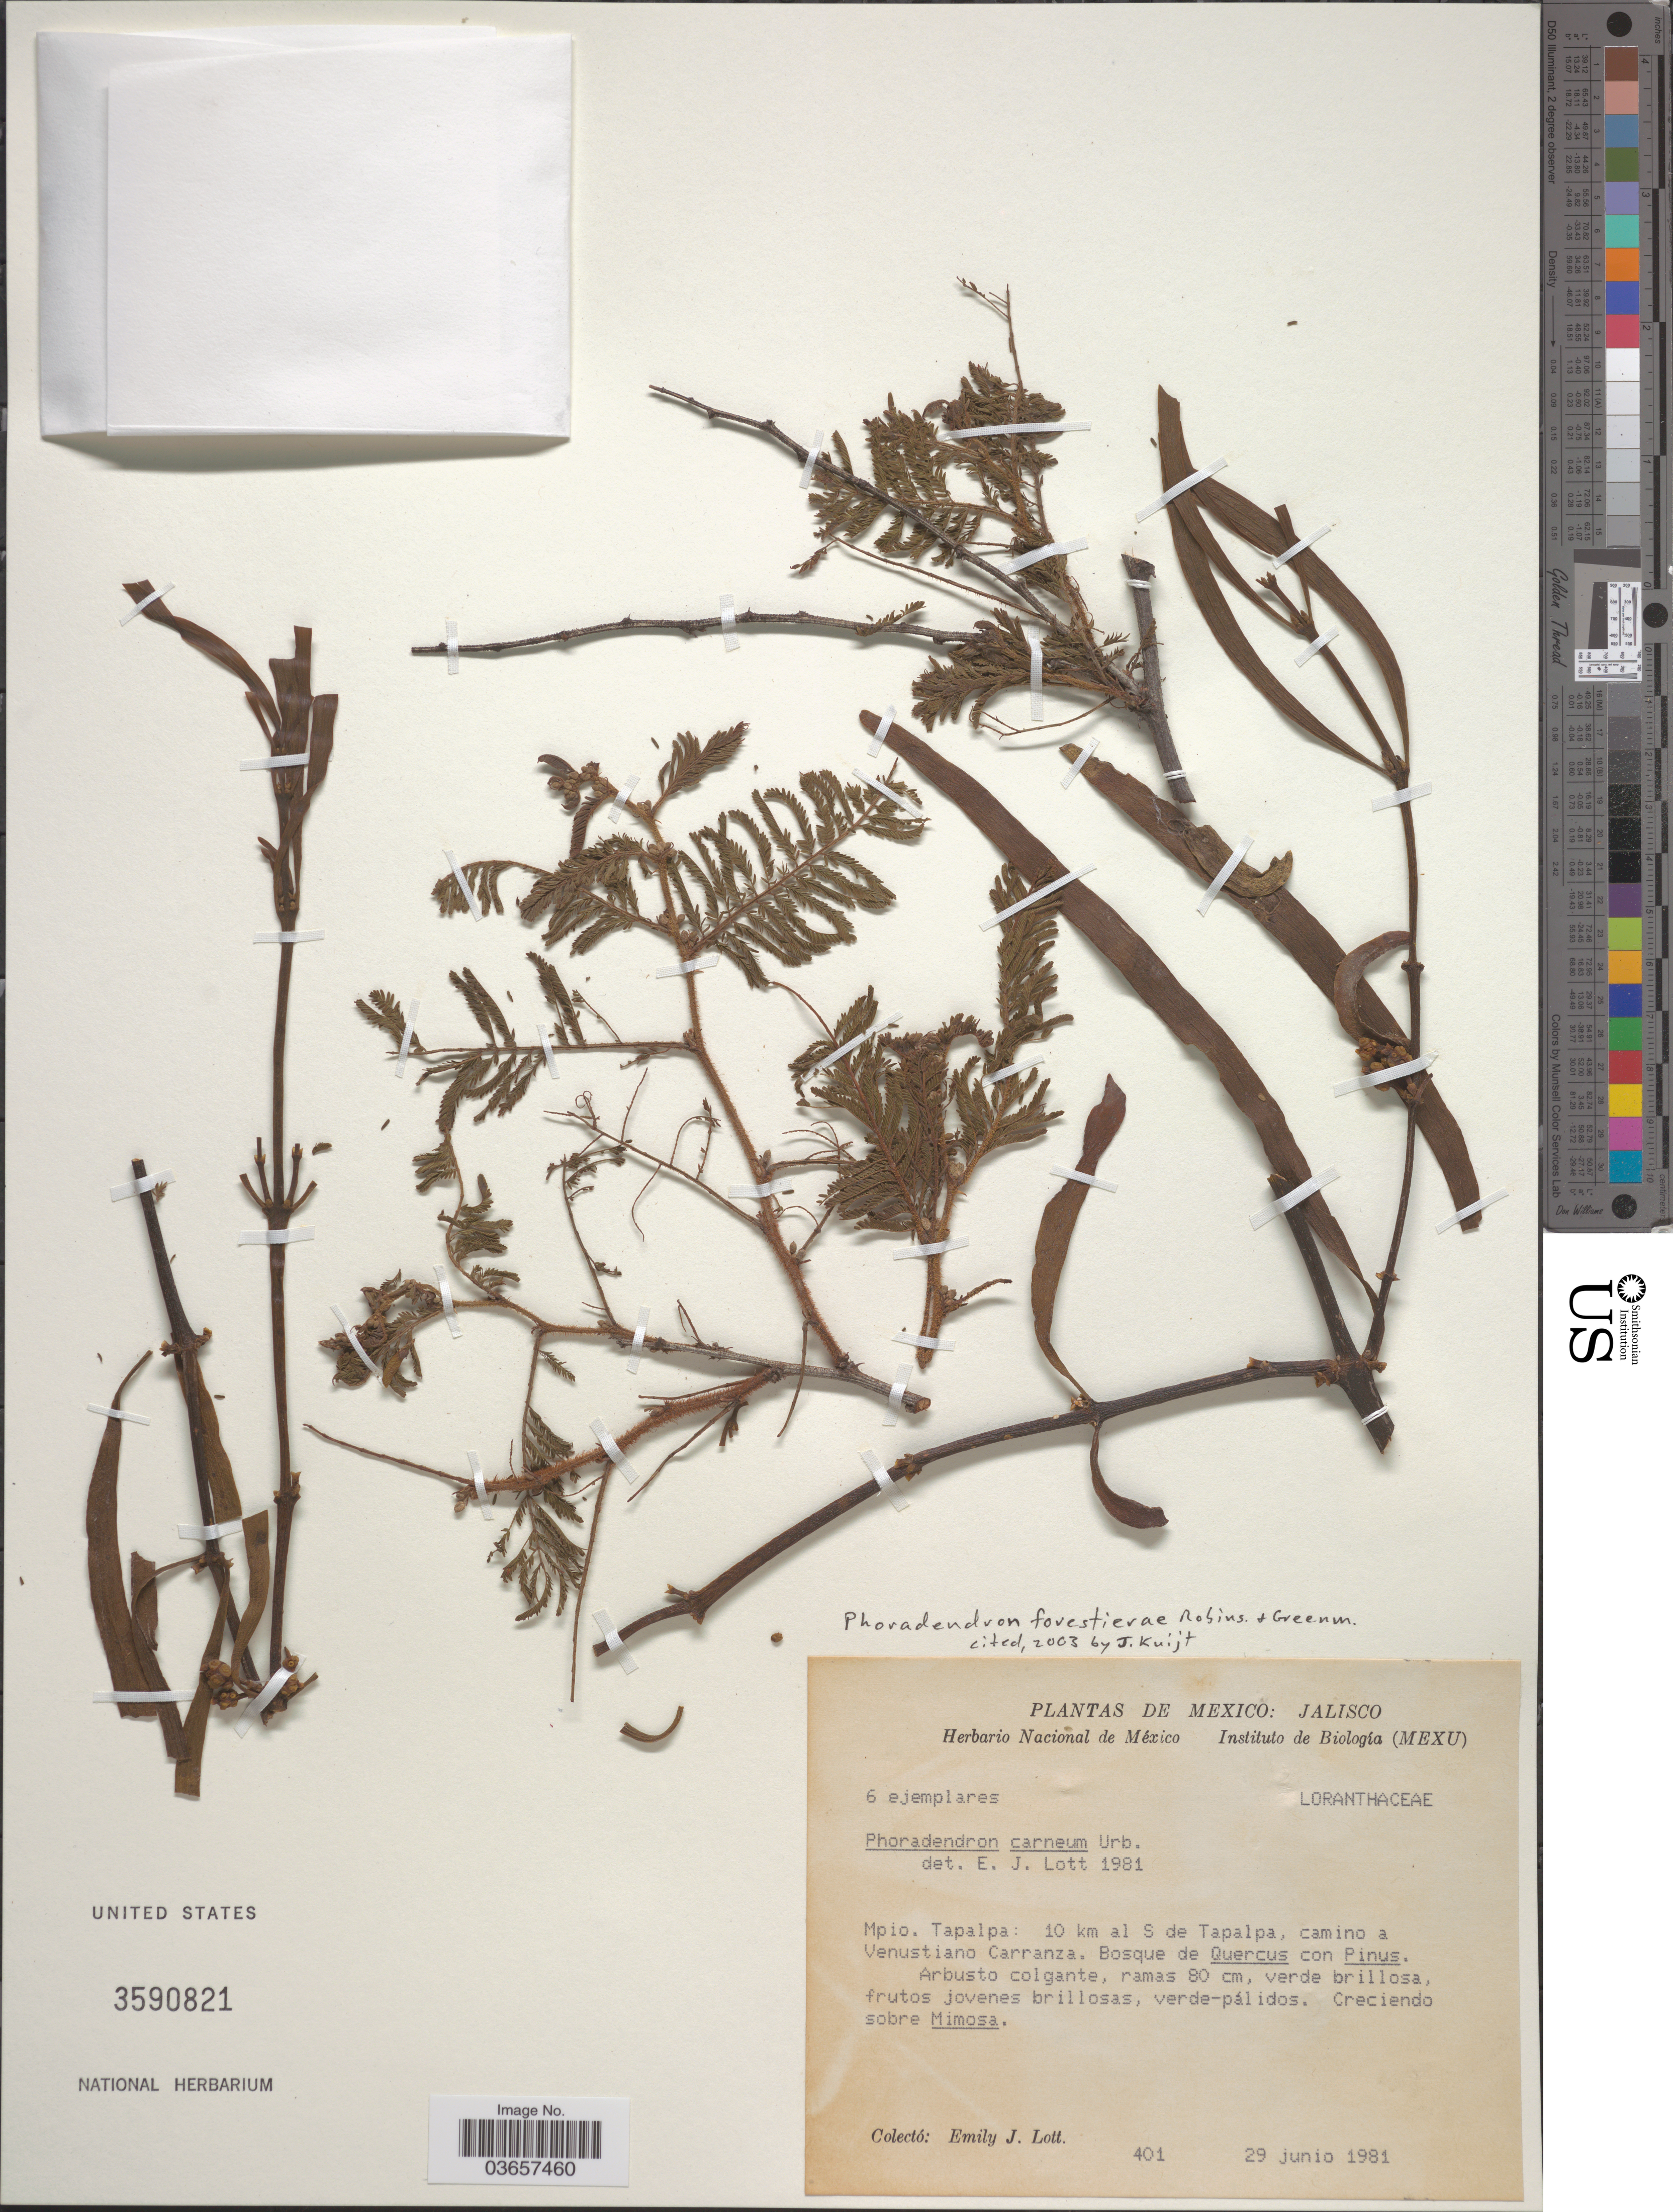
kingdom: Plantae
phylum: Tracheophyta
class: Magnoliopsida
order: Santalales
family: Viscaceae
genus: Phoradendron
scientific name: Phoradendron forestierae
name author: B.L. Rob. & Greenm.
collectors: E. J. Lott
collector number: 401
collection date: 1981-06-29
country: Mexico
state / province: Jalisco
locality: Mpio. Tapalpa: 10 km al S de Tapalpa, camino a Venustiano Carranza.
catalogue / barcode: US 3590821